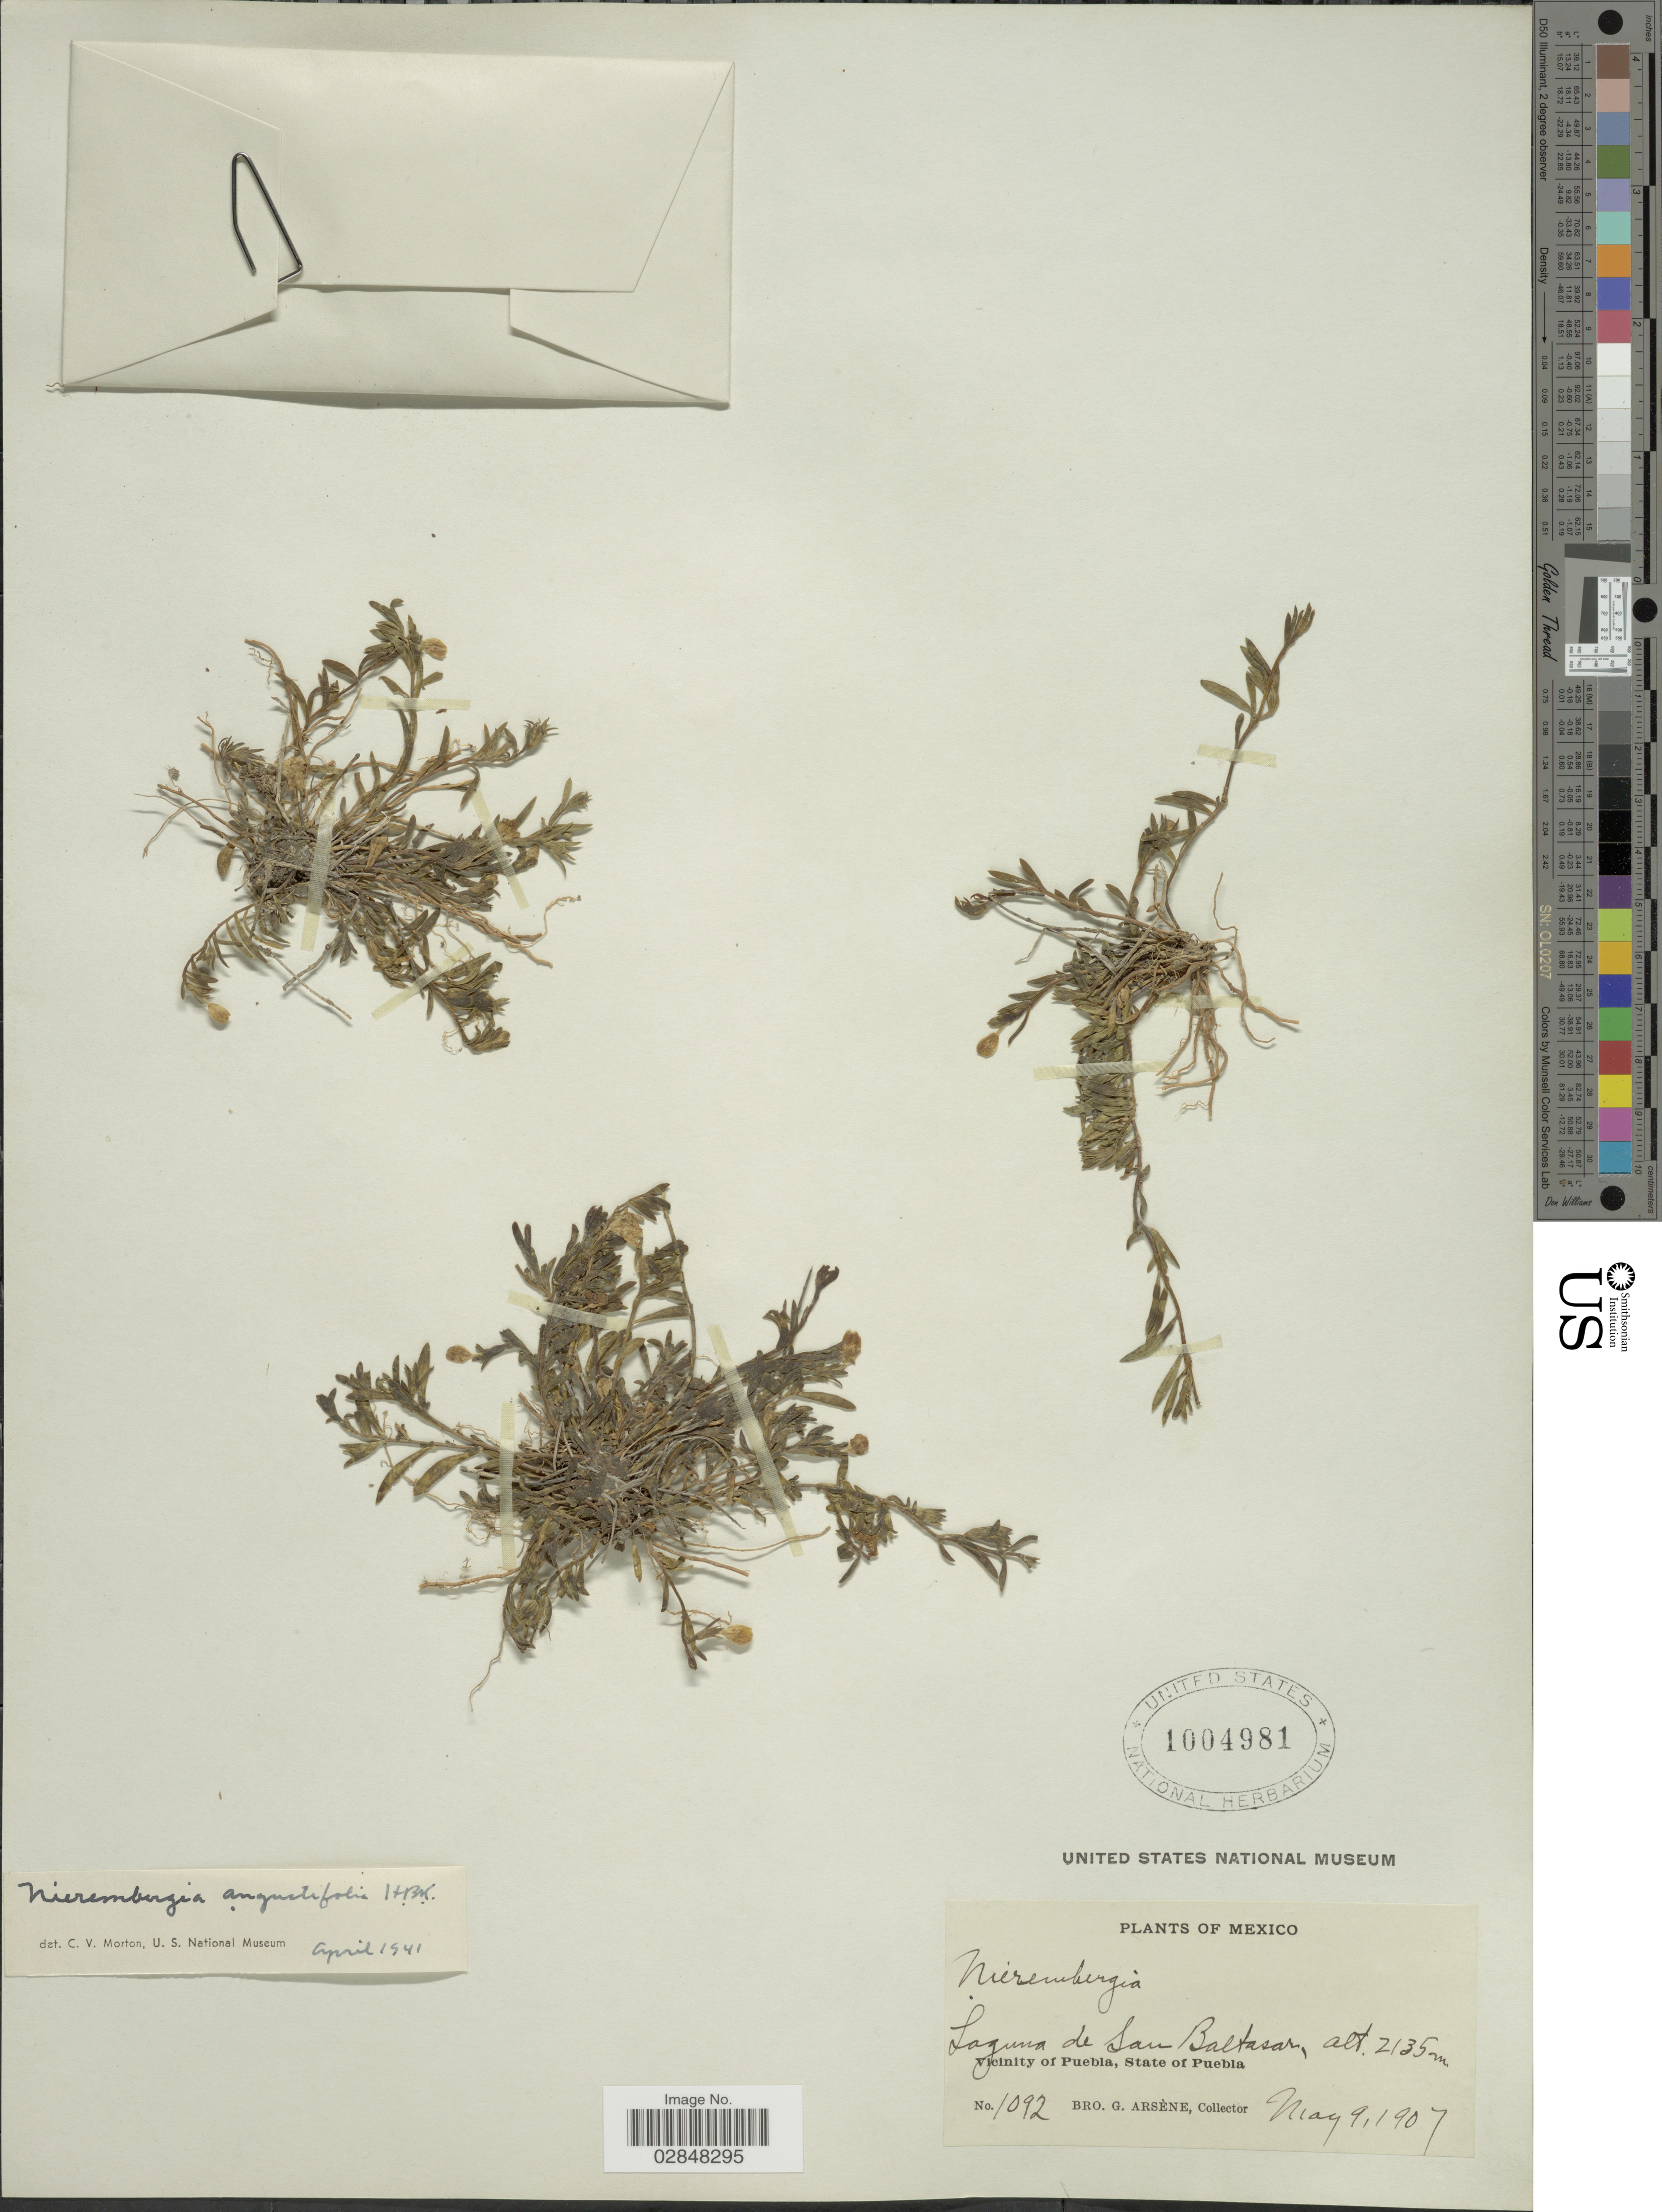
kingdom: Plantae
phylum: Tracheophyta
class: Magnoliopsida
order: Solanales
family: Solanaceae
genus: Nierembergia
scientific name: Nierembergia angustifolia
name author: Kunth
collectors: Bro. G. Arsène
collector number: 1092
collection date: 1907-05-09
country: Mexico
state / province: Puebla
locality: Laguna de San Baltasar. Vicinity of Puebla.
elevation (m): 2135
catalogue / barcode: US 1004981